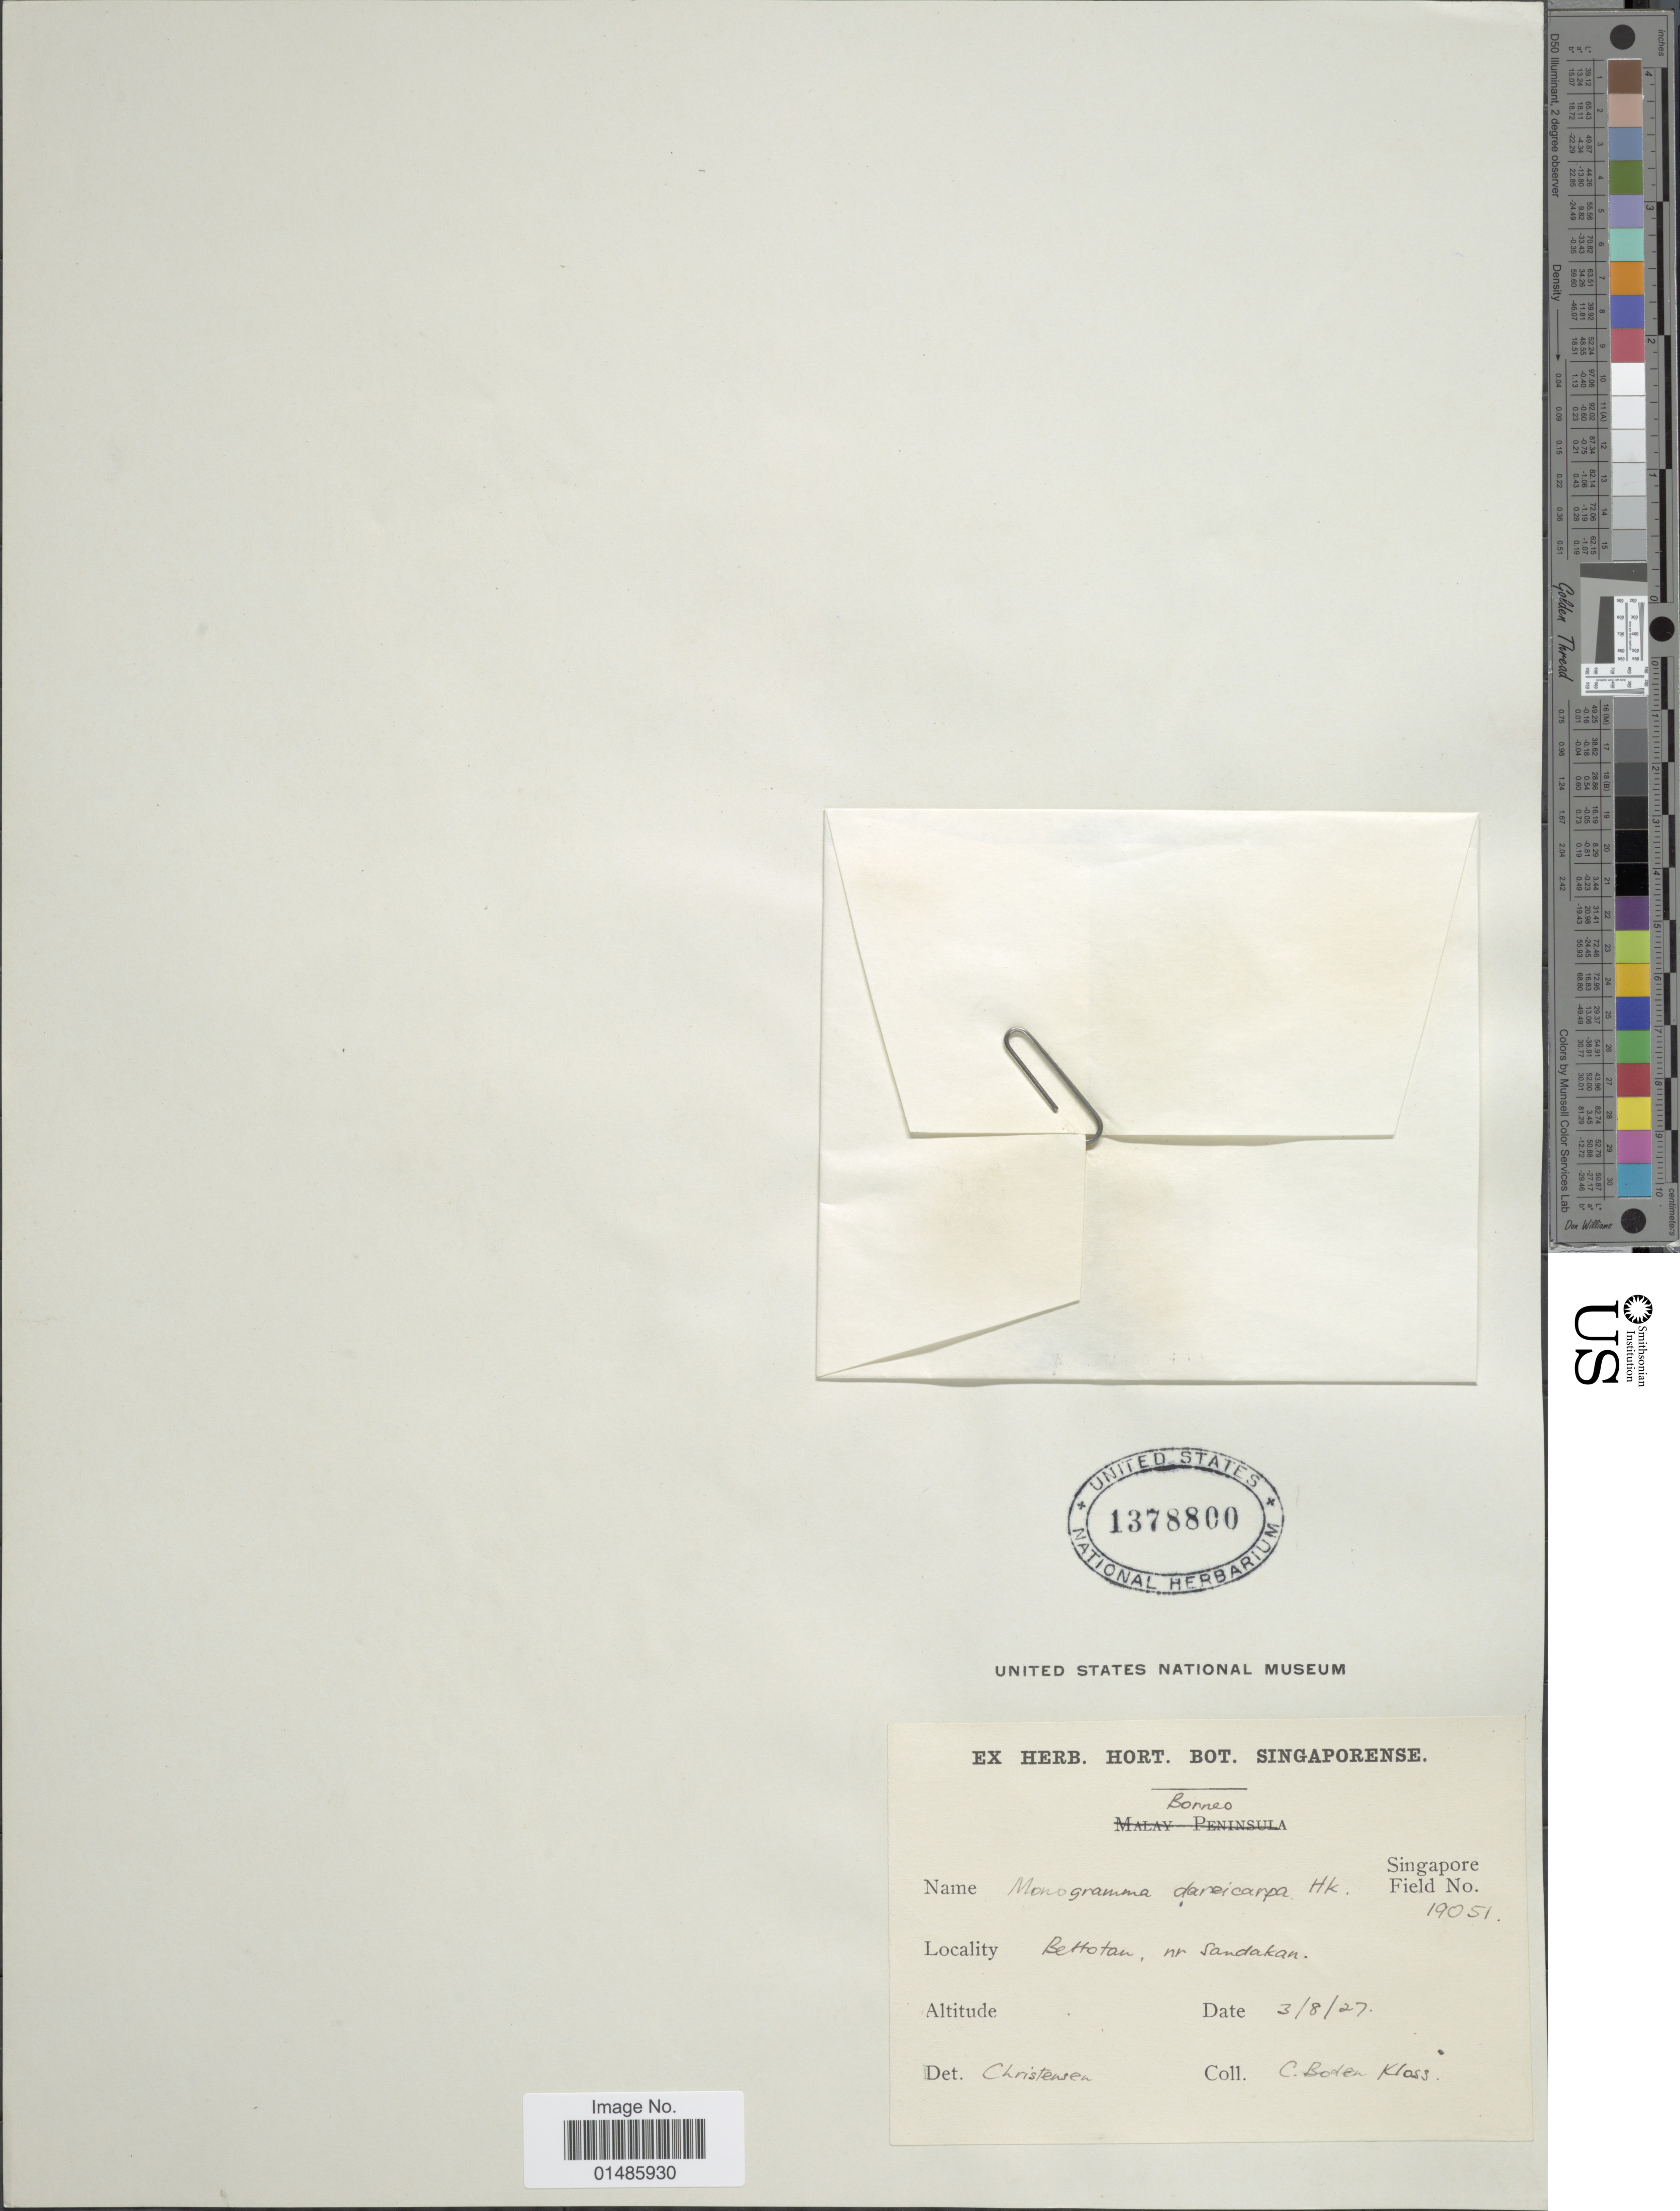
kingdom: Plantae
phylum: Tracheophyta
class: Polypodiopsida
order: Polypodiales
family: Pteridaceae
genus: Haplopteris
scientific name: Haplopteris dareicarpa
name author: (Hook.) S. Linds. & W.C. Chen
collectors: C. Boden-Kloss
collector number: Singapore Field 19051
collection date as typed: Transcribed d/m/y: 3/8/27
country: Malaysia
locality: Borneo. Bettotan, nr. Sandakan.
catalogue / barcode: US 1378800